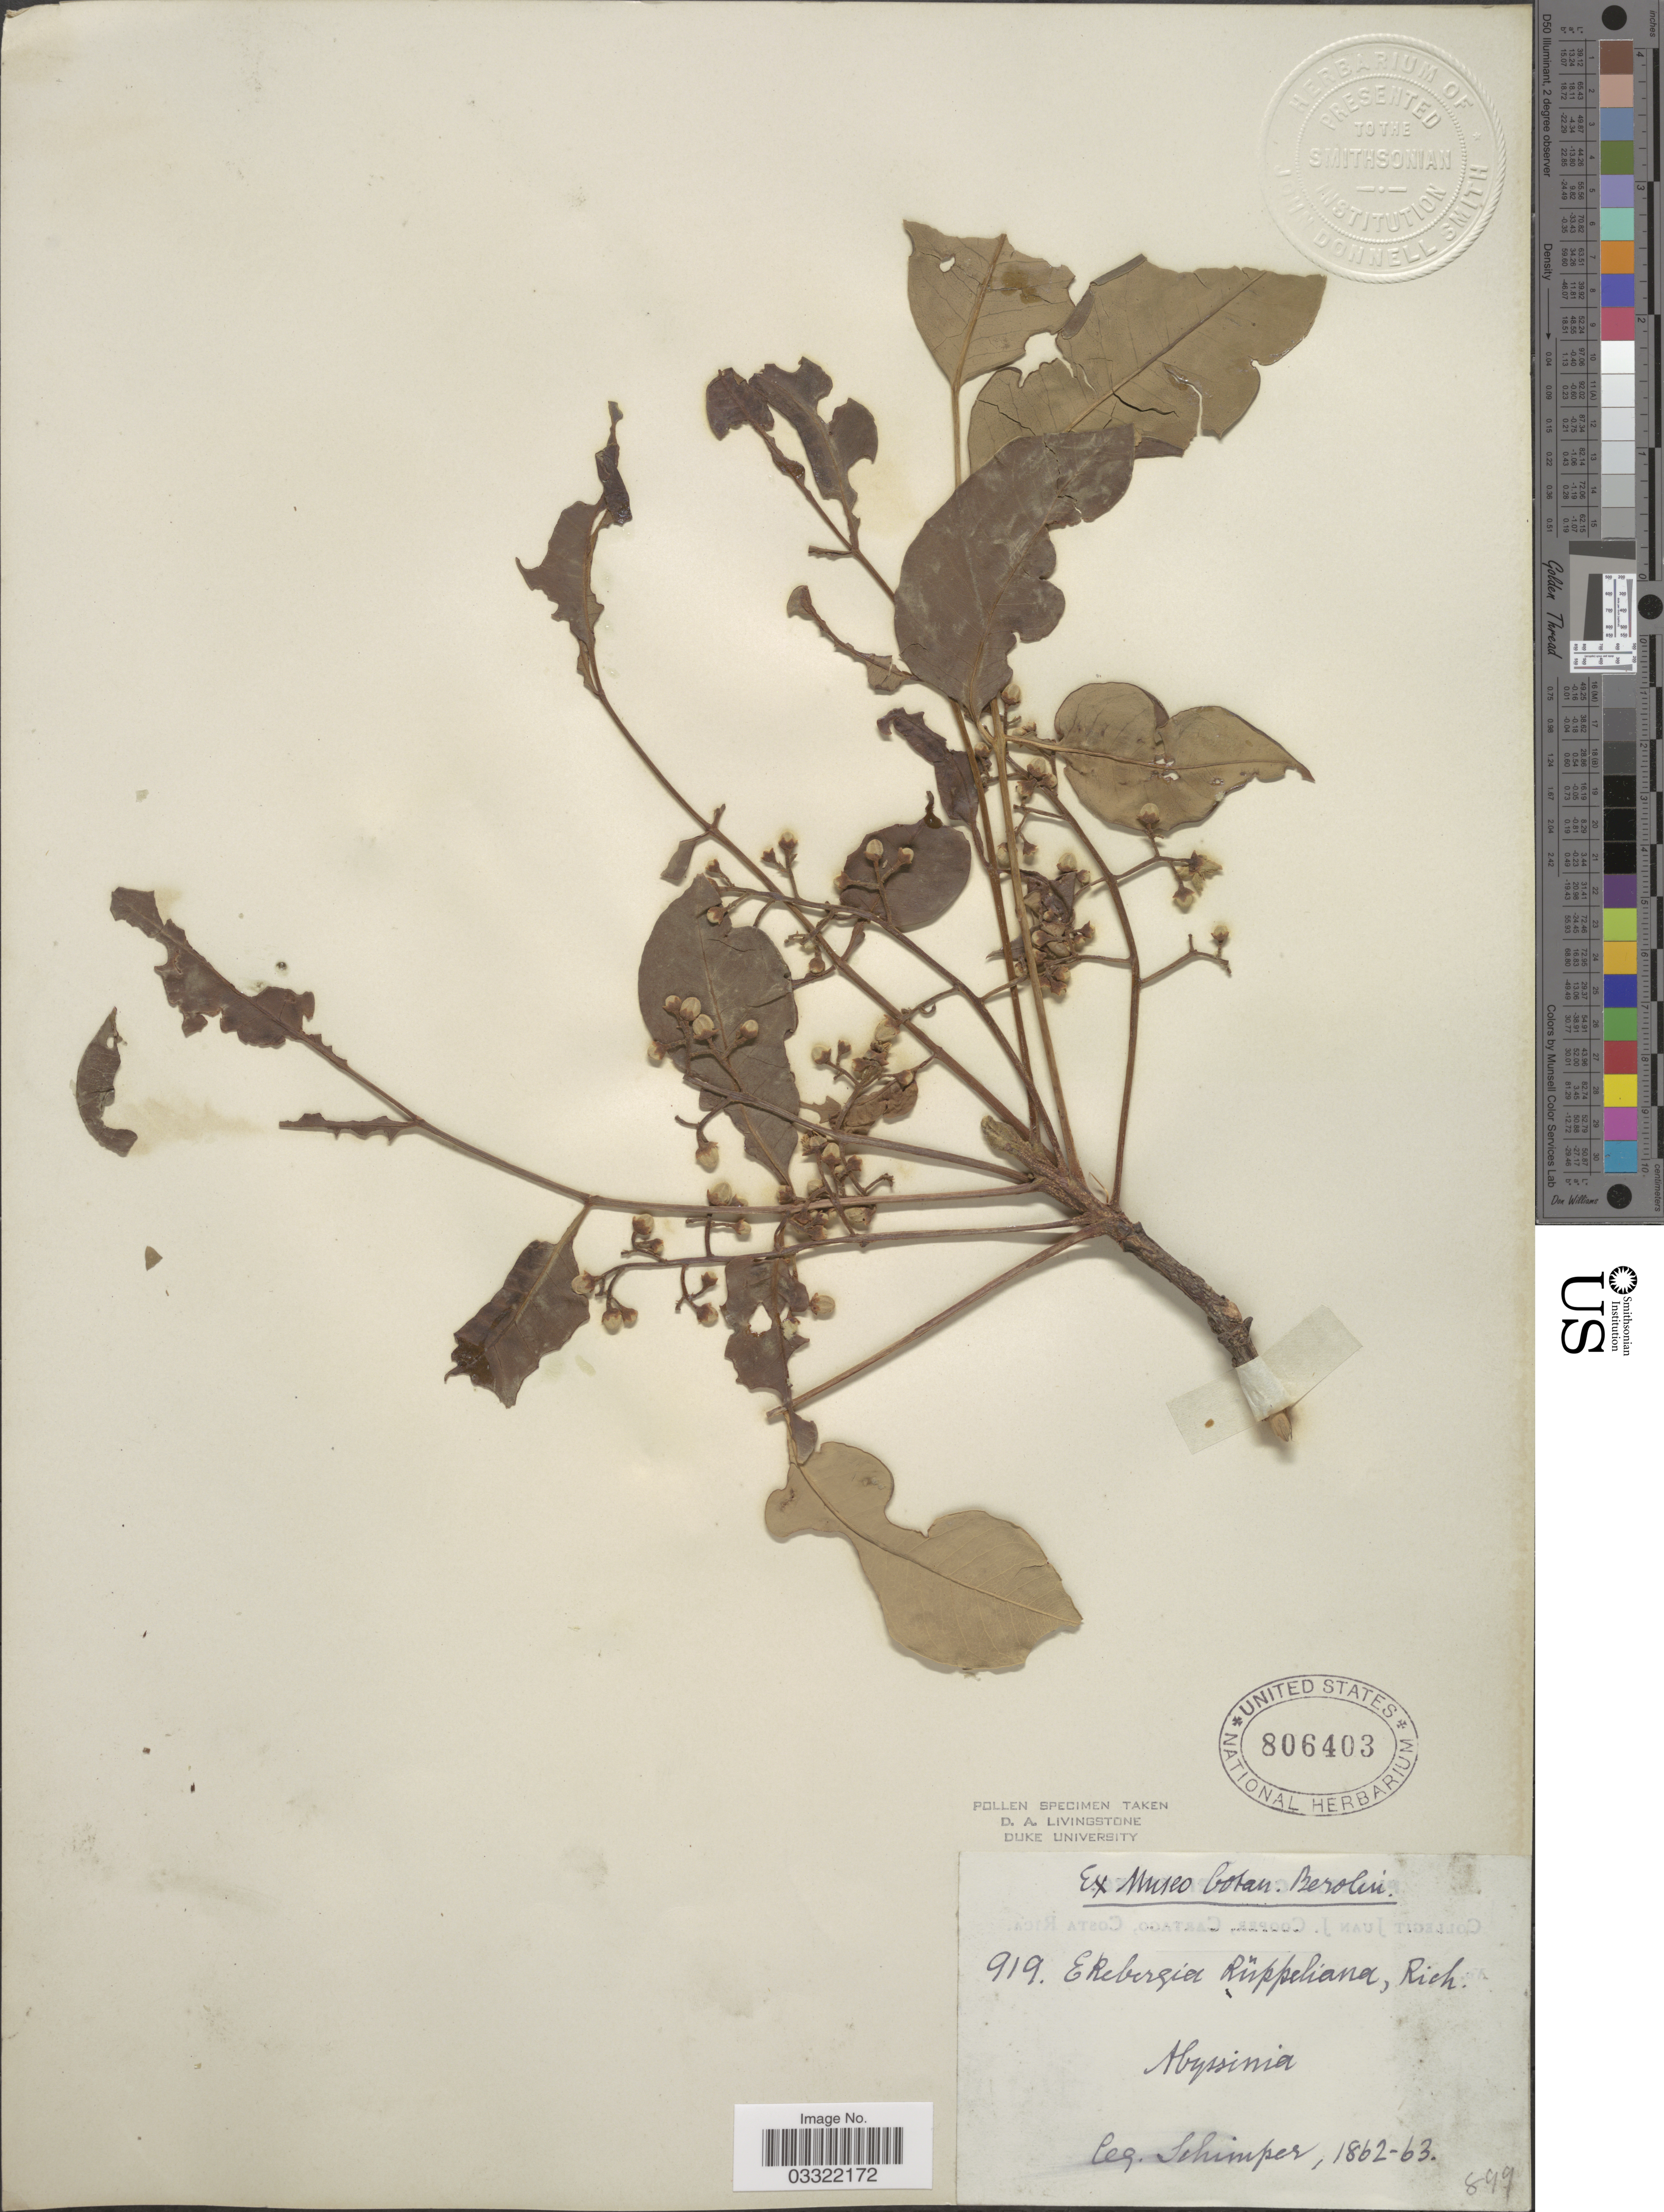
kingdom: Plantae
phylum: Tracheophyta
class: Magnoliopsida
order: Sapindales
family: Meliaceae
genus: Ekebergia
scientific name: Ekebergia rueppelliana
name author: (Fresen.) A. Rich.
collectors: -. Schimper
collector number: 919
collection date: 1862/1863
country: Ethiopia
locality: Abyssinia.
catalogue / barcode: US 806403